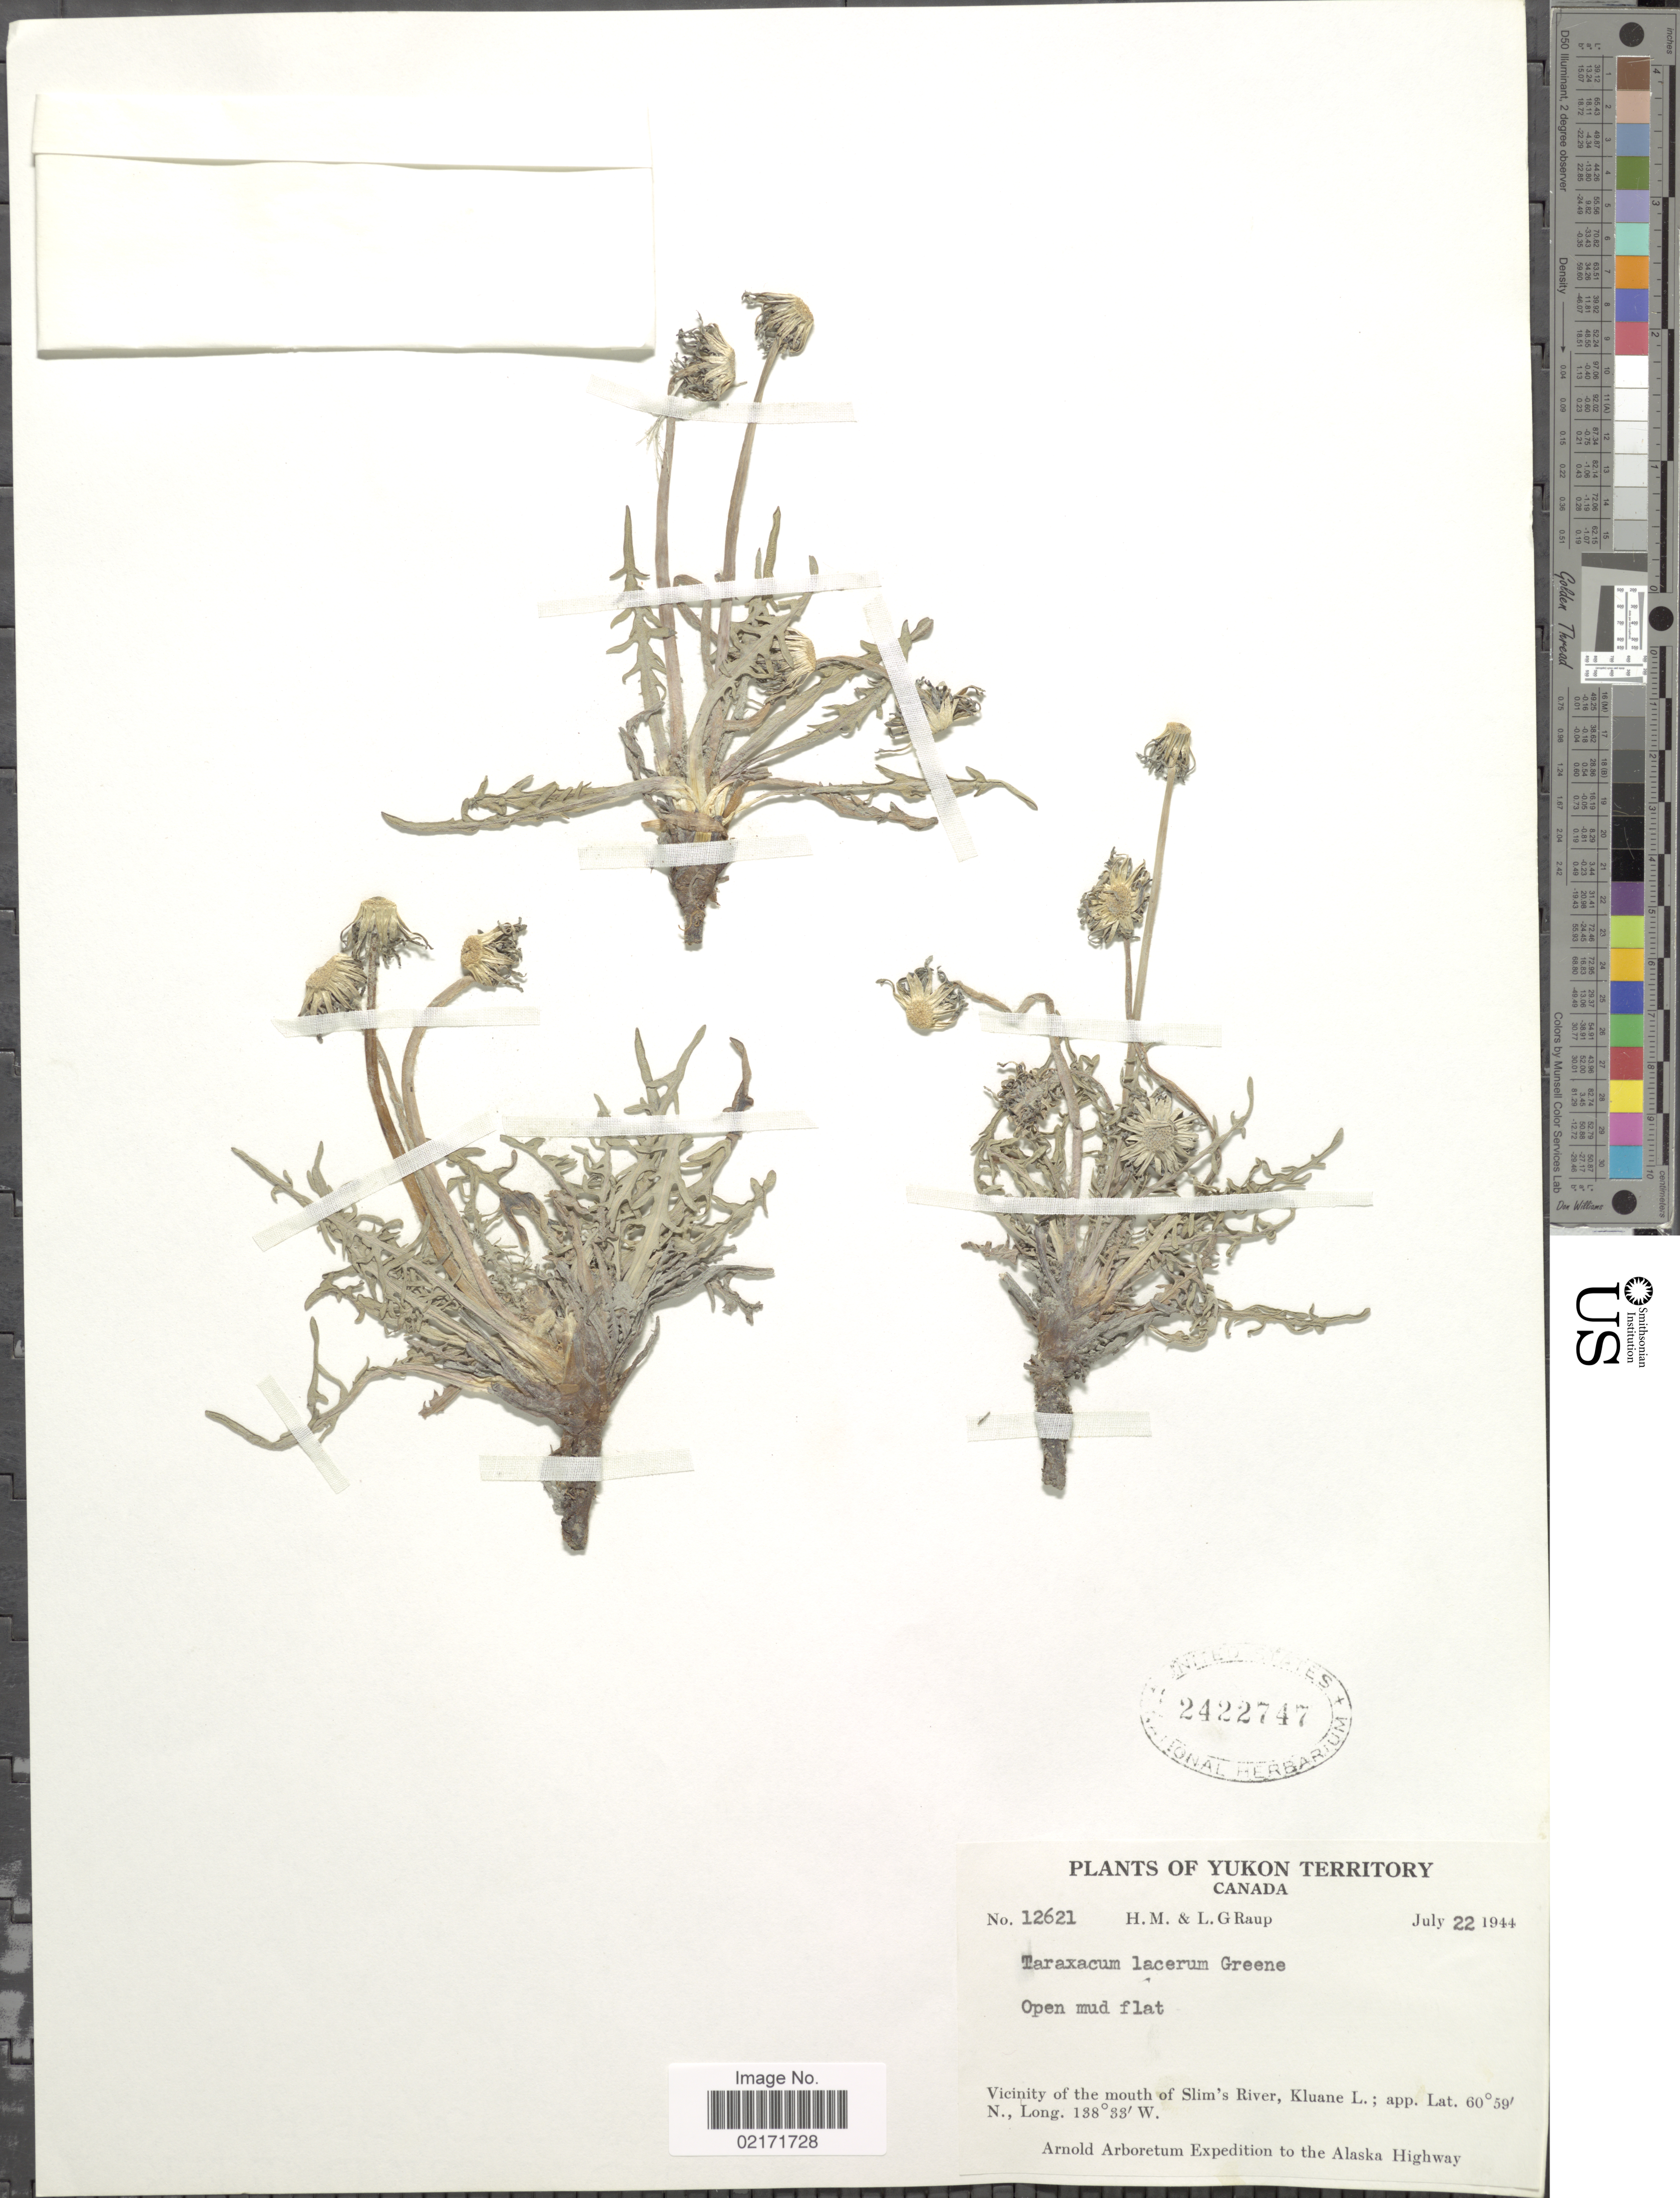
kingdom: Plantae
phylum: Tracheophyta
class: Magnoliopsida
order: Asterales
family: Asteraceae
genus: Taraxacum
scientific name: Taraxacum ceratophorum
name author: (Ledeb.) DC.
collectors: H. Raup & L. Raup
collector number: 12621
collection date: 1944-07-22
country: Canada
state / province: Yukon Territory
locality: Vicinity of the mouth of Slim's River, Kluane L.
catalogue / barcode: US 2422747